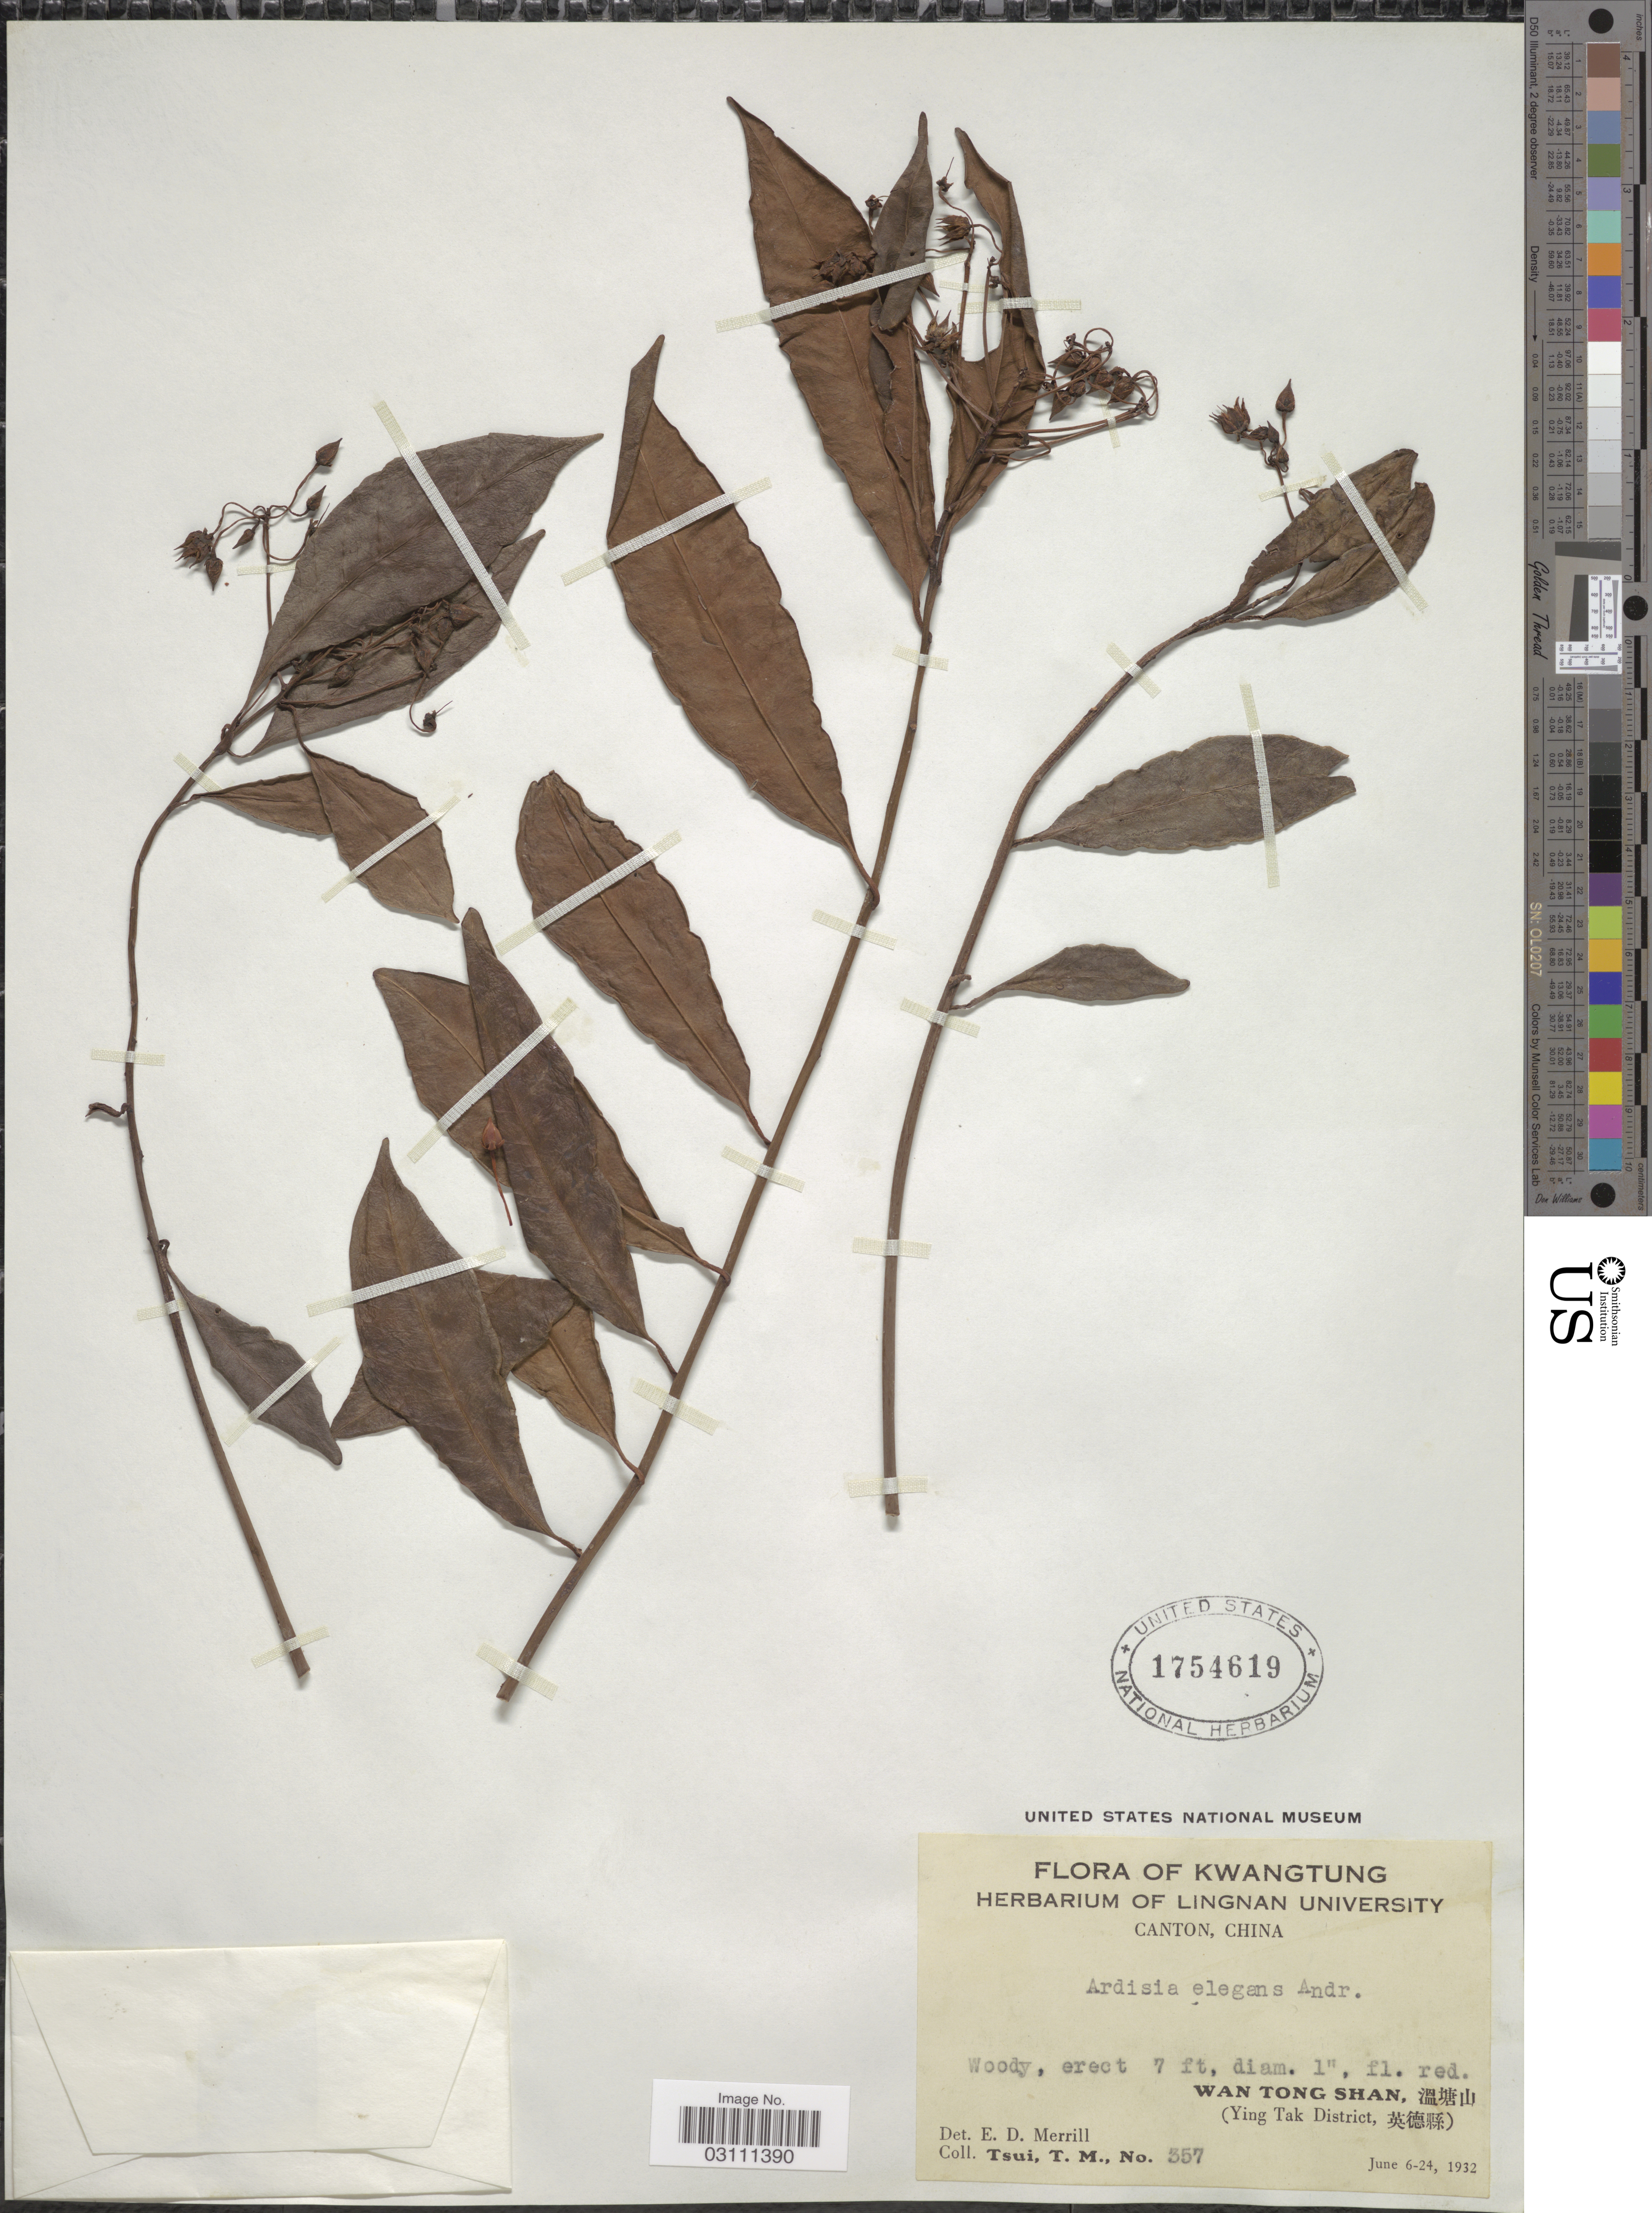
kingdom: Plantae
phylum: Tracheophyta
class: Magnoliopsida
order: Ericales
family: Primulaceae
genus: Ardisia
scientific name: Ardisia elegans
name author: Andrews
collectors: T. Tsui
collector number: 357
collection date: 1932-06-06/1932-06-24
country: China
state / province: Guangdong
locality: Kwangtung, Wan Tong Shan, (Ying Tak District).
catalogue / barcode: US 1754619